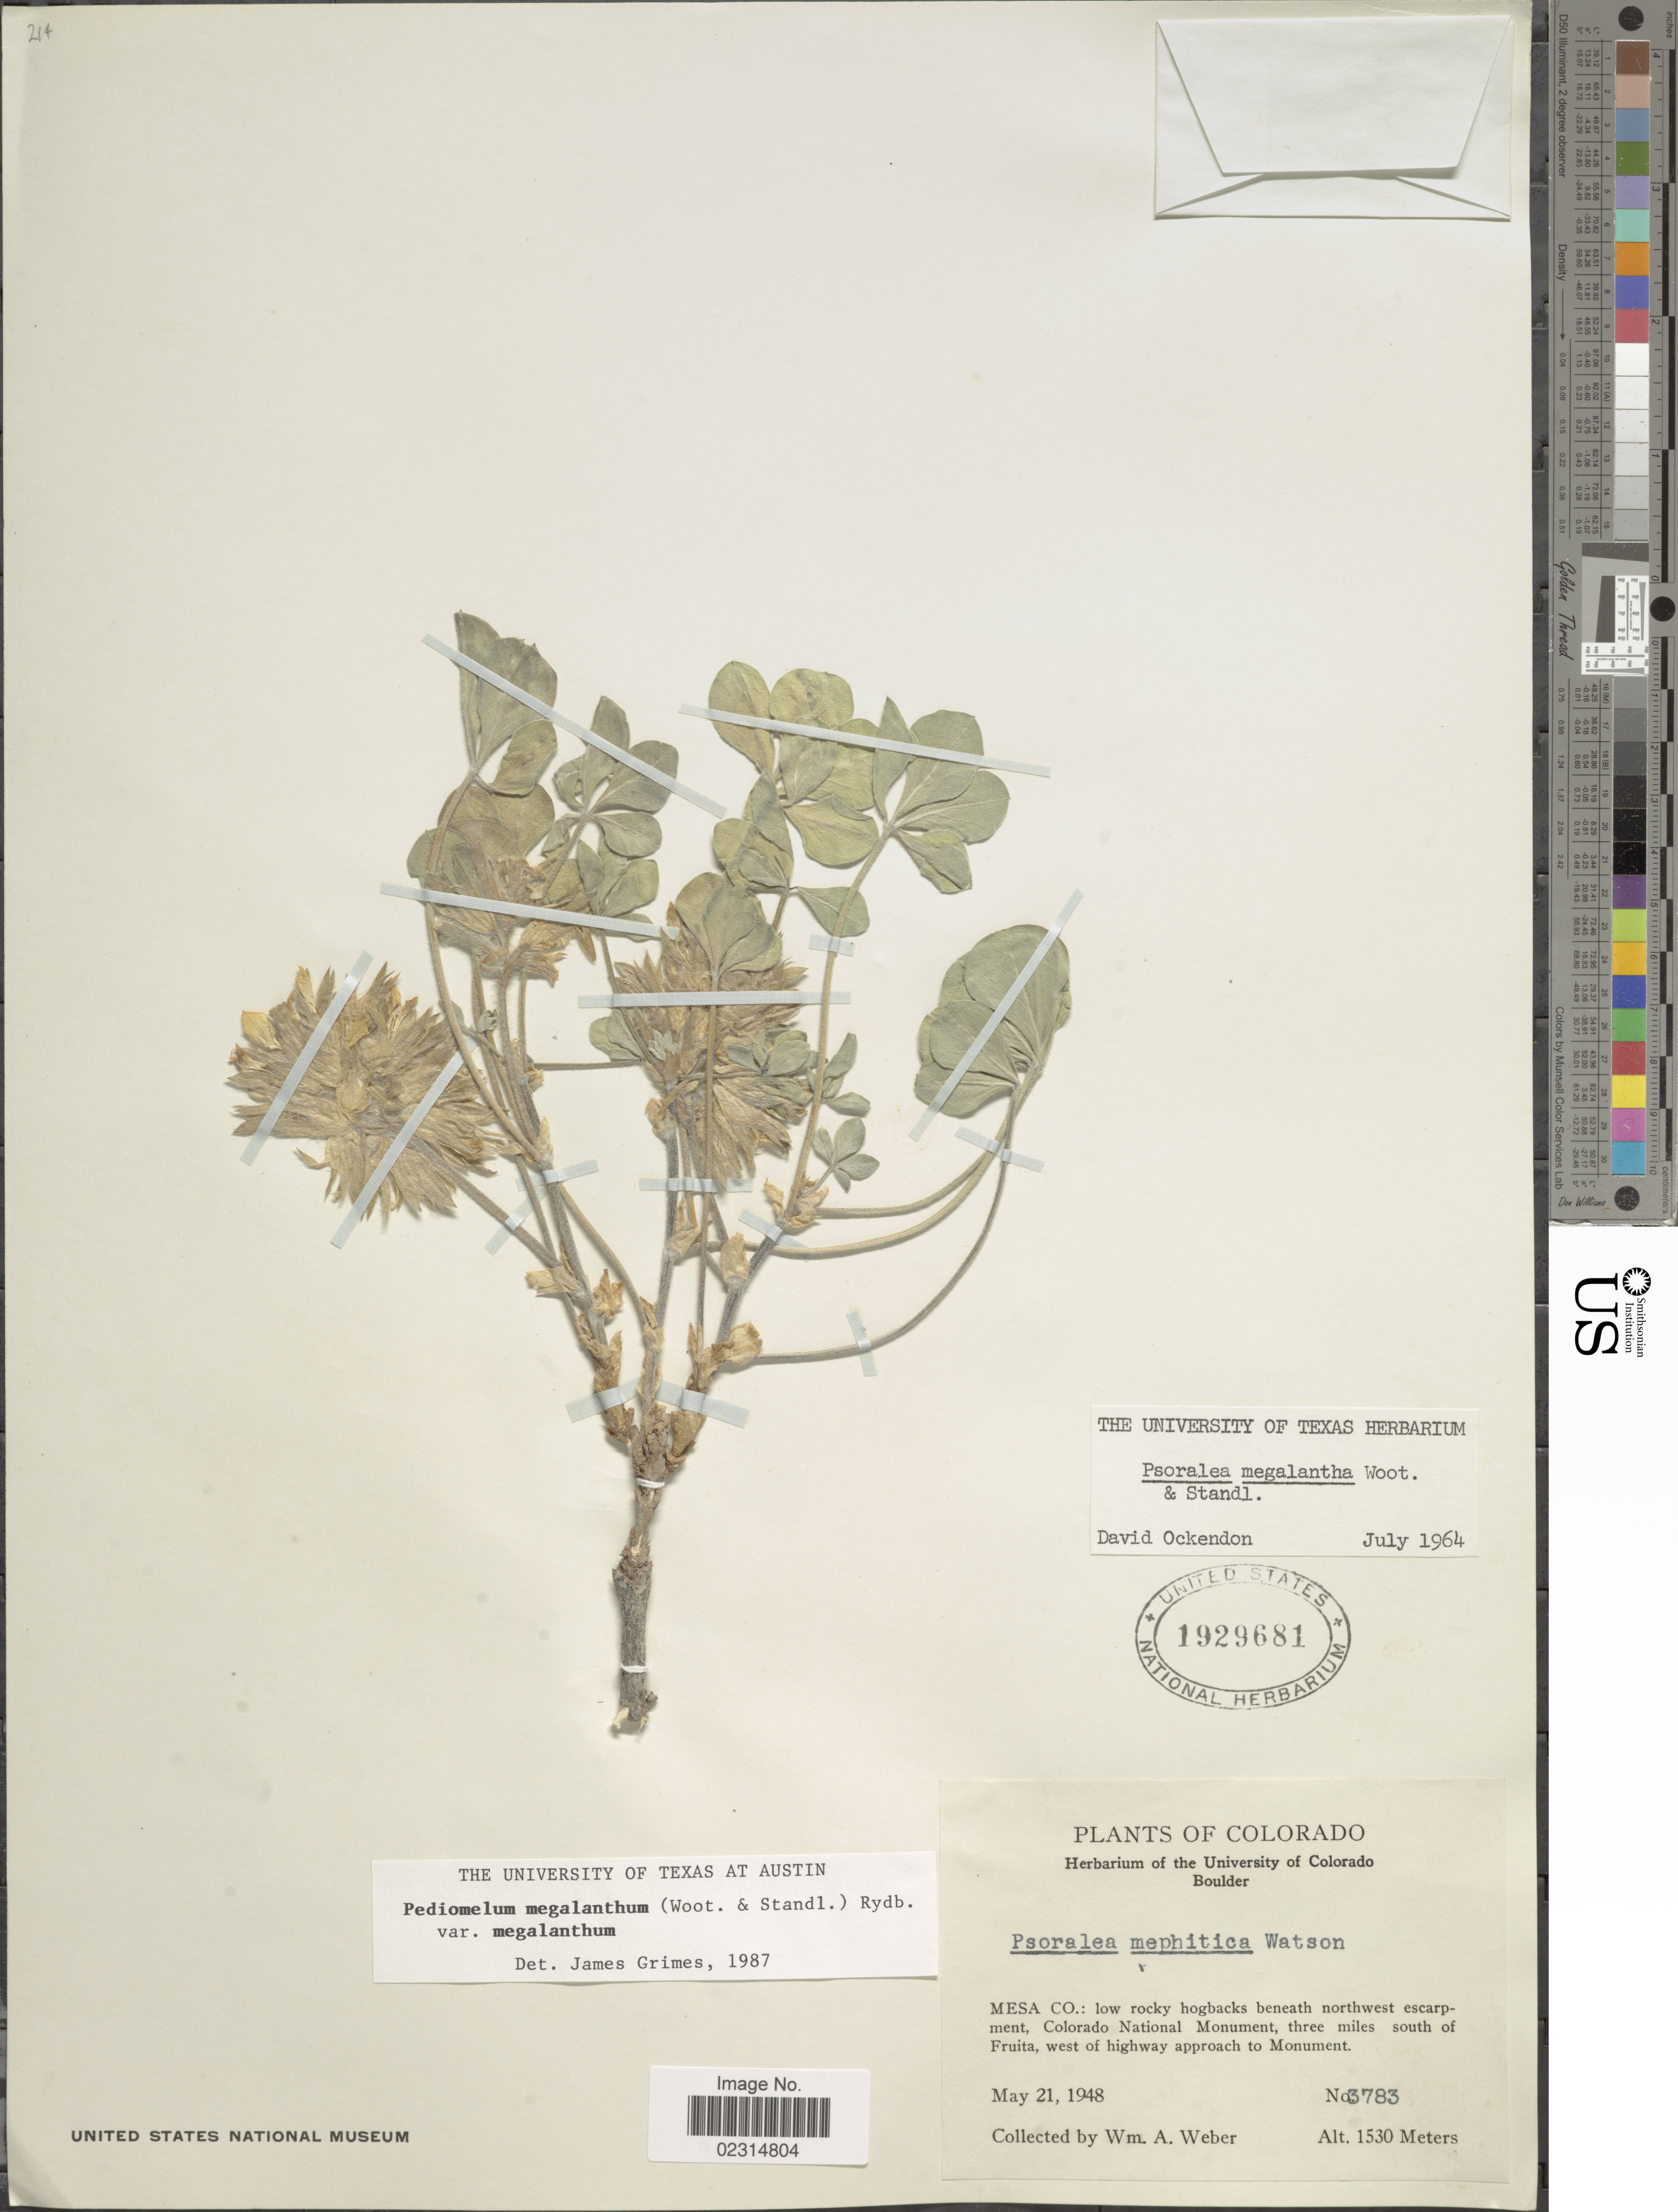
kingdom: Plantae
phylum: Tracheophyta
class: Magnoliopsida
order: Fabales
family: Fabaceae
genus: Pediomelum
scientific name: Pediomelum megalanthum var. megalanthum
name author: (Wooton & Standl.) Rydb.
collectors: W. A. Weber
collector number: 3783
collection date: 1948-05-21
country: United States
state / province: Colorado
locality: Mesa Co: low rocky hogbacks beneath northwest escarpment, Colorado National Monument, three miles south of Fruita, west of highway approach to Monument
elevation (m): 1530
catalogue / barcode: US 1929681